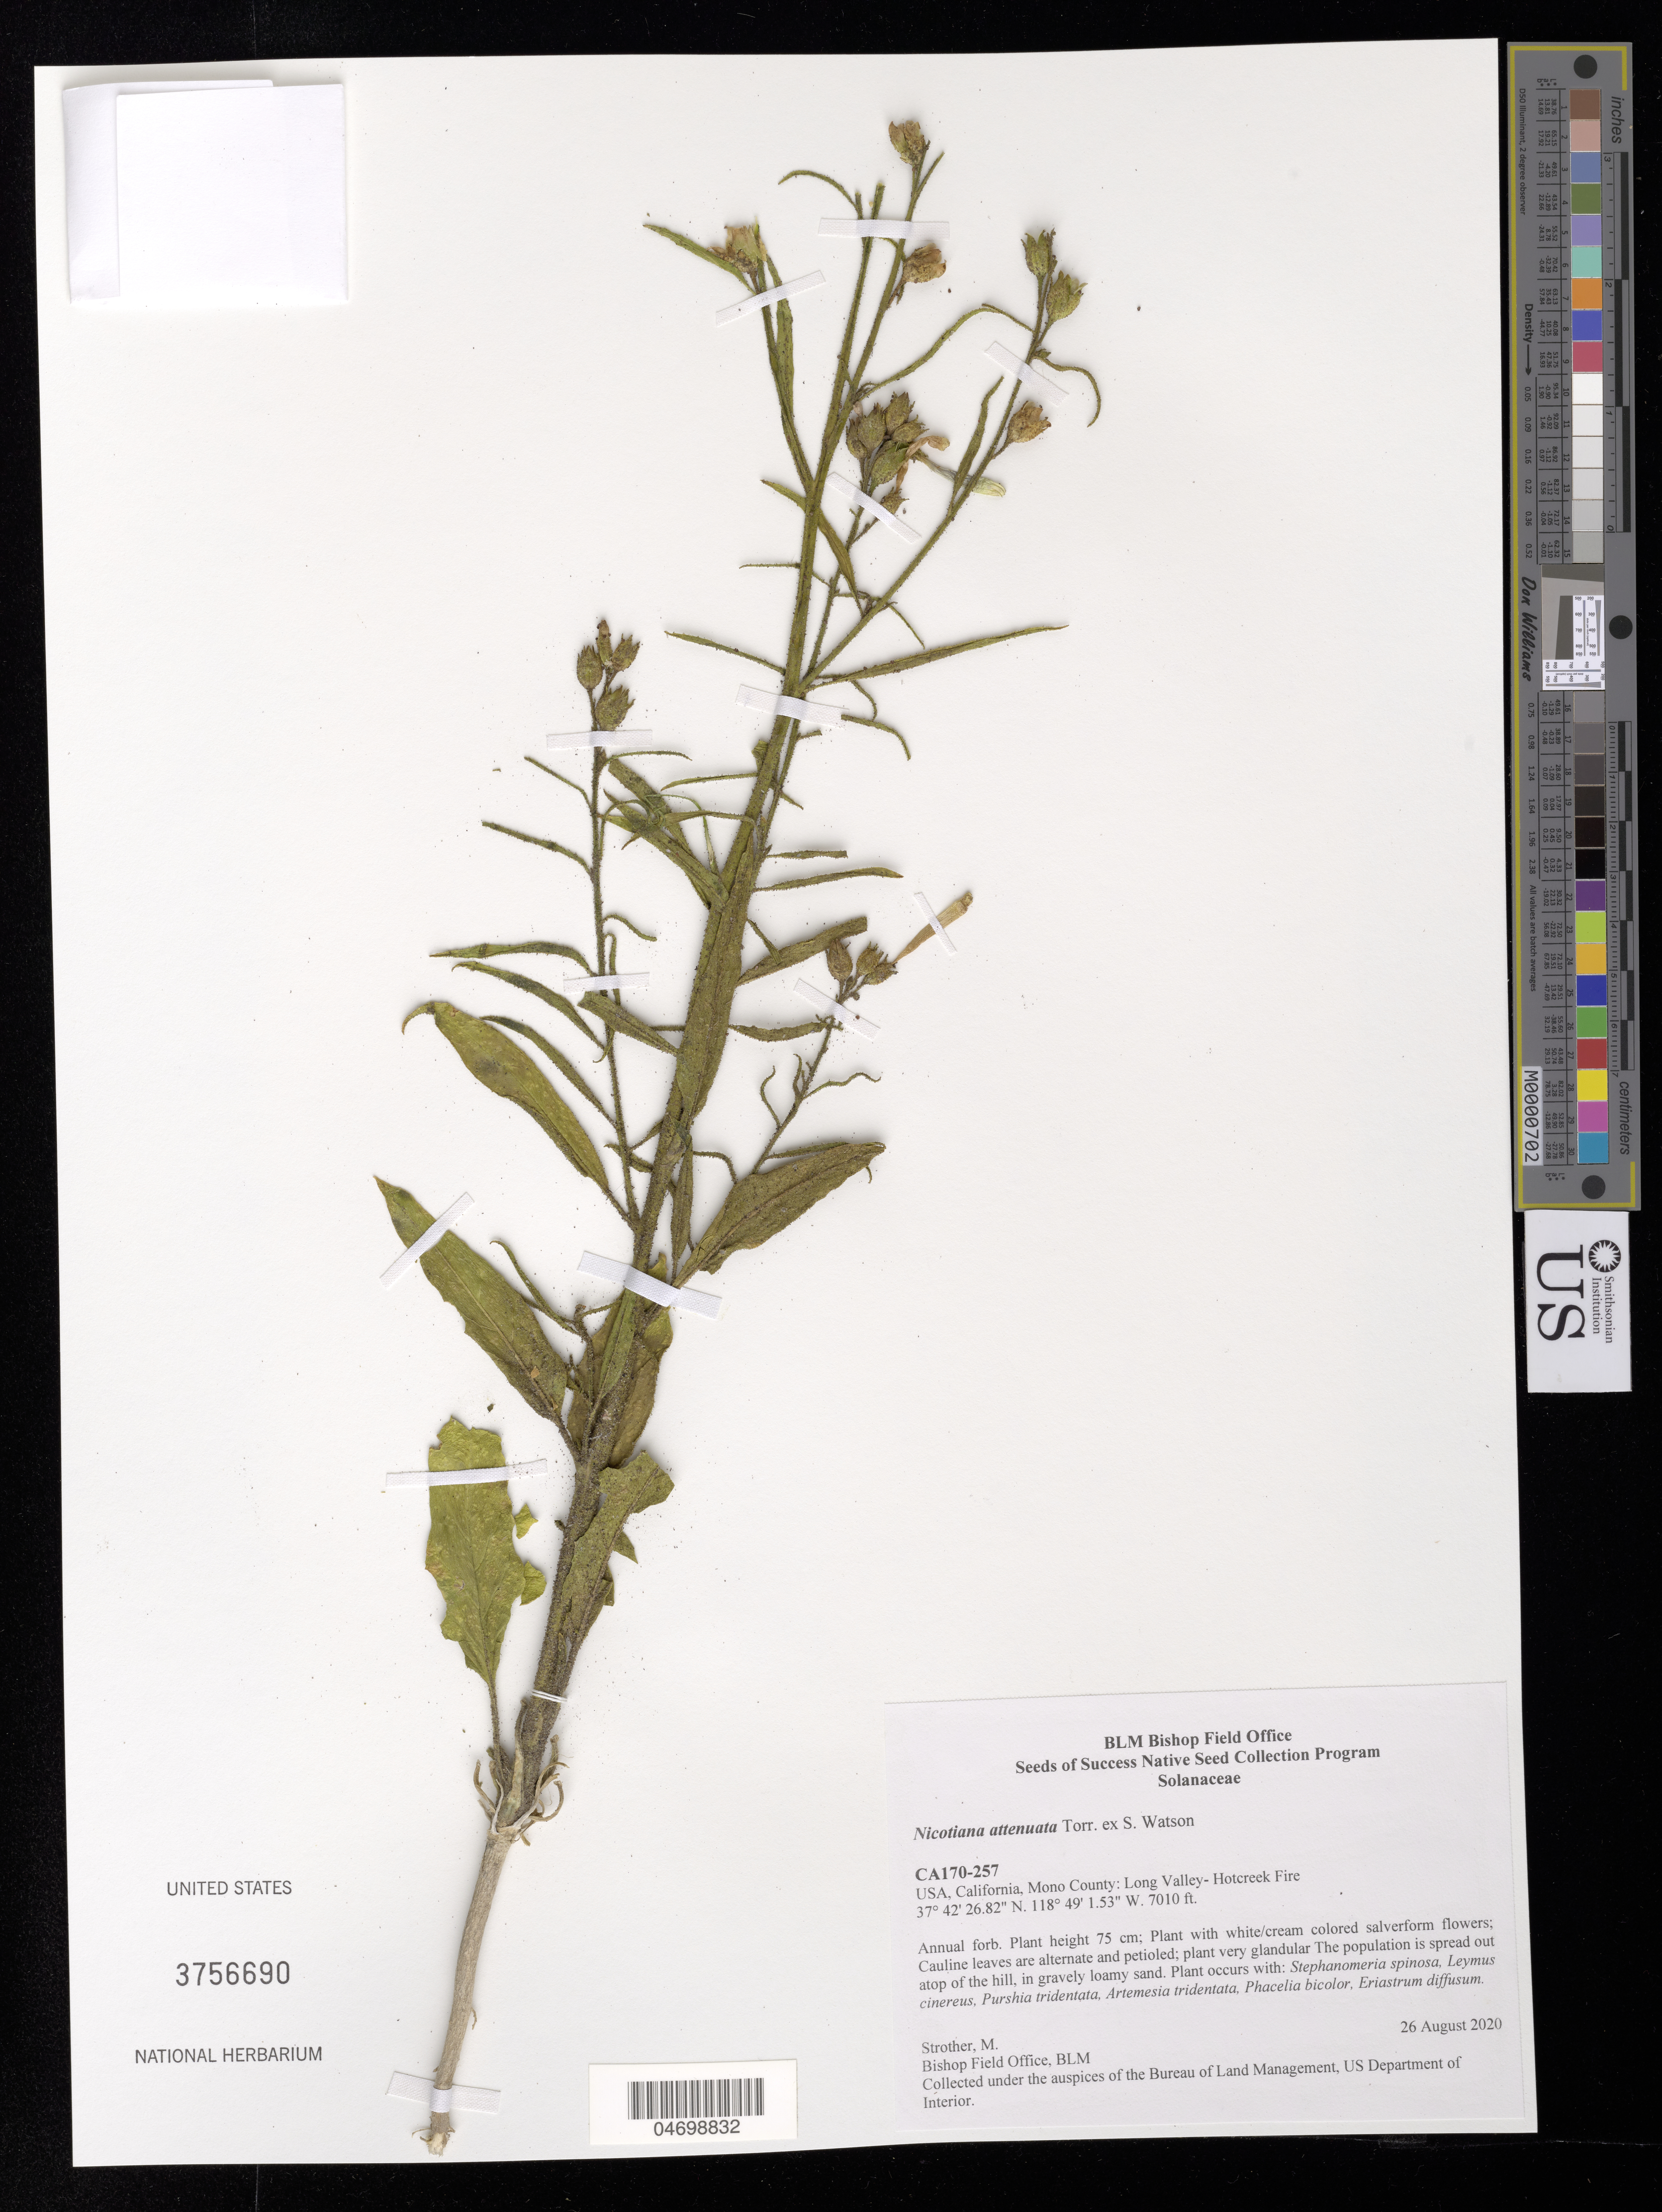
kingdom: Plantae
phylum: Tracheophyta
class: Magnoliopsida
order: Solanales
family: Solanaceae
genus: Nicotiana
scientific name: Nicotiana attenuata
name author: Torr. ex S. Watson in C. King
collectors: M. Strother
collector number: CA170-257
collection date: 2020-08-26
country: United States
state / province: California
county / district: Mono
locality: Long Valley - Hotcreek Fire.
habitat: Gravely loamy sand. With Leymus cinereus, Purshia tridentata, Artemisia tridentata, etc.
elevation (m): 2137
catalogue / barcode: US 3756690